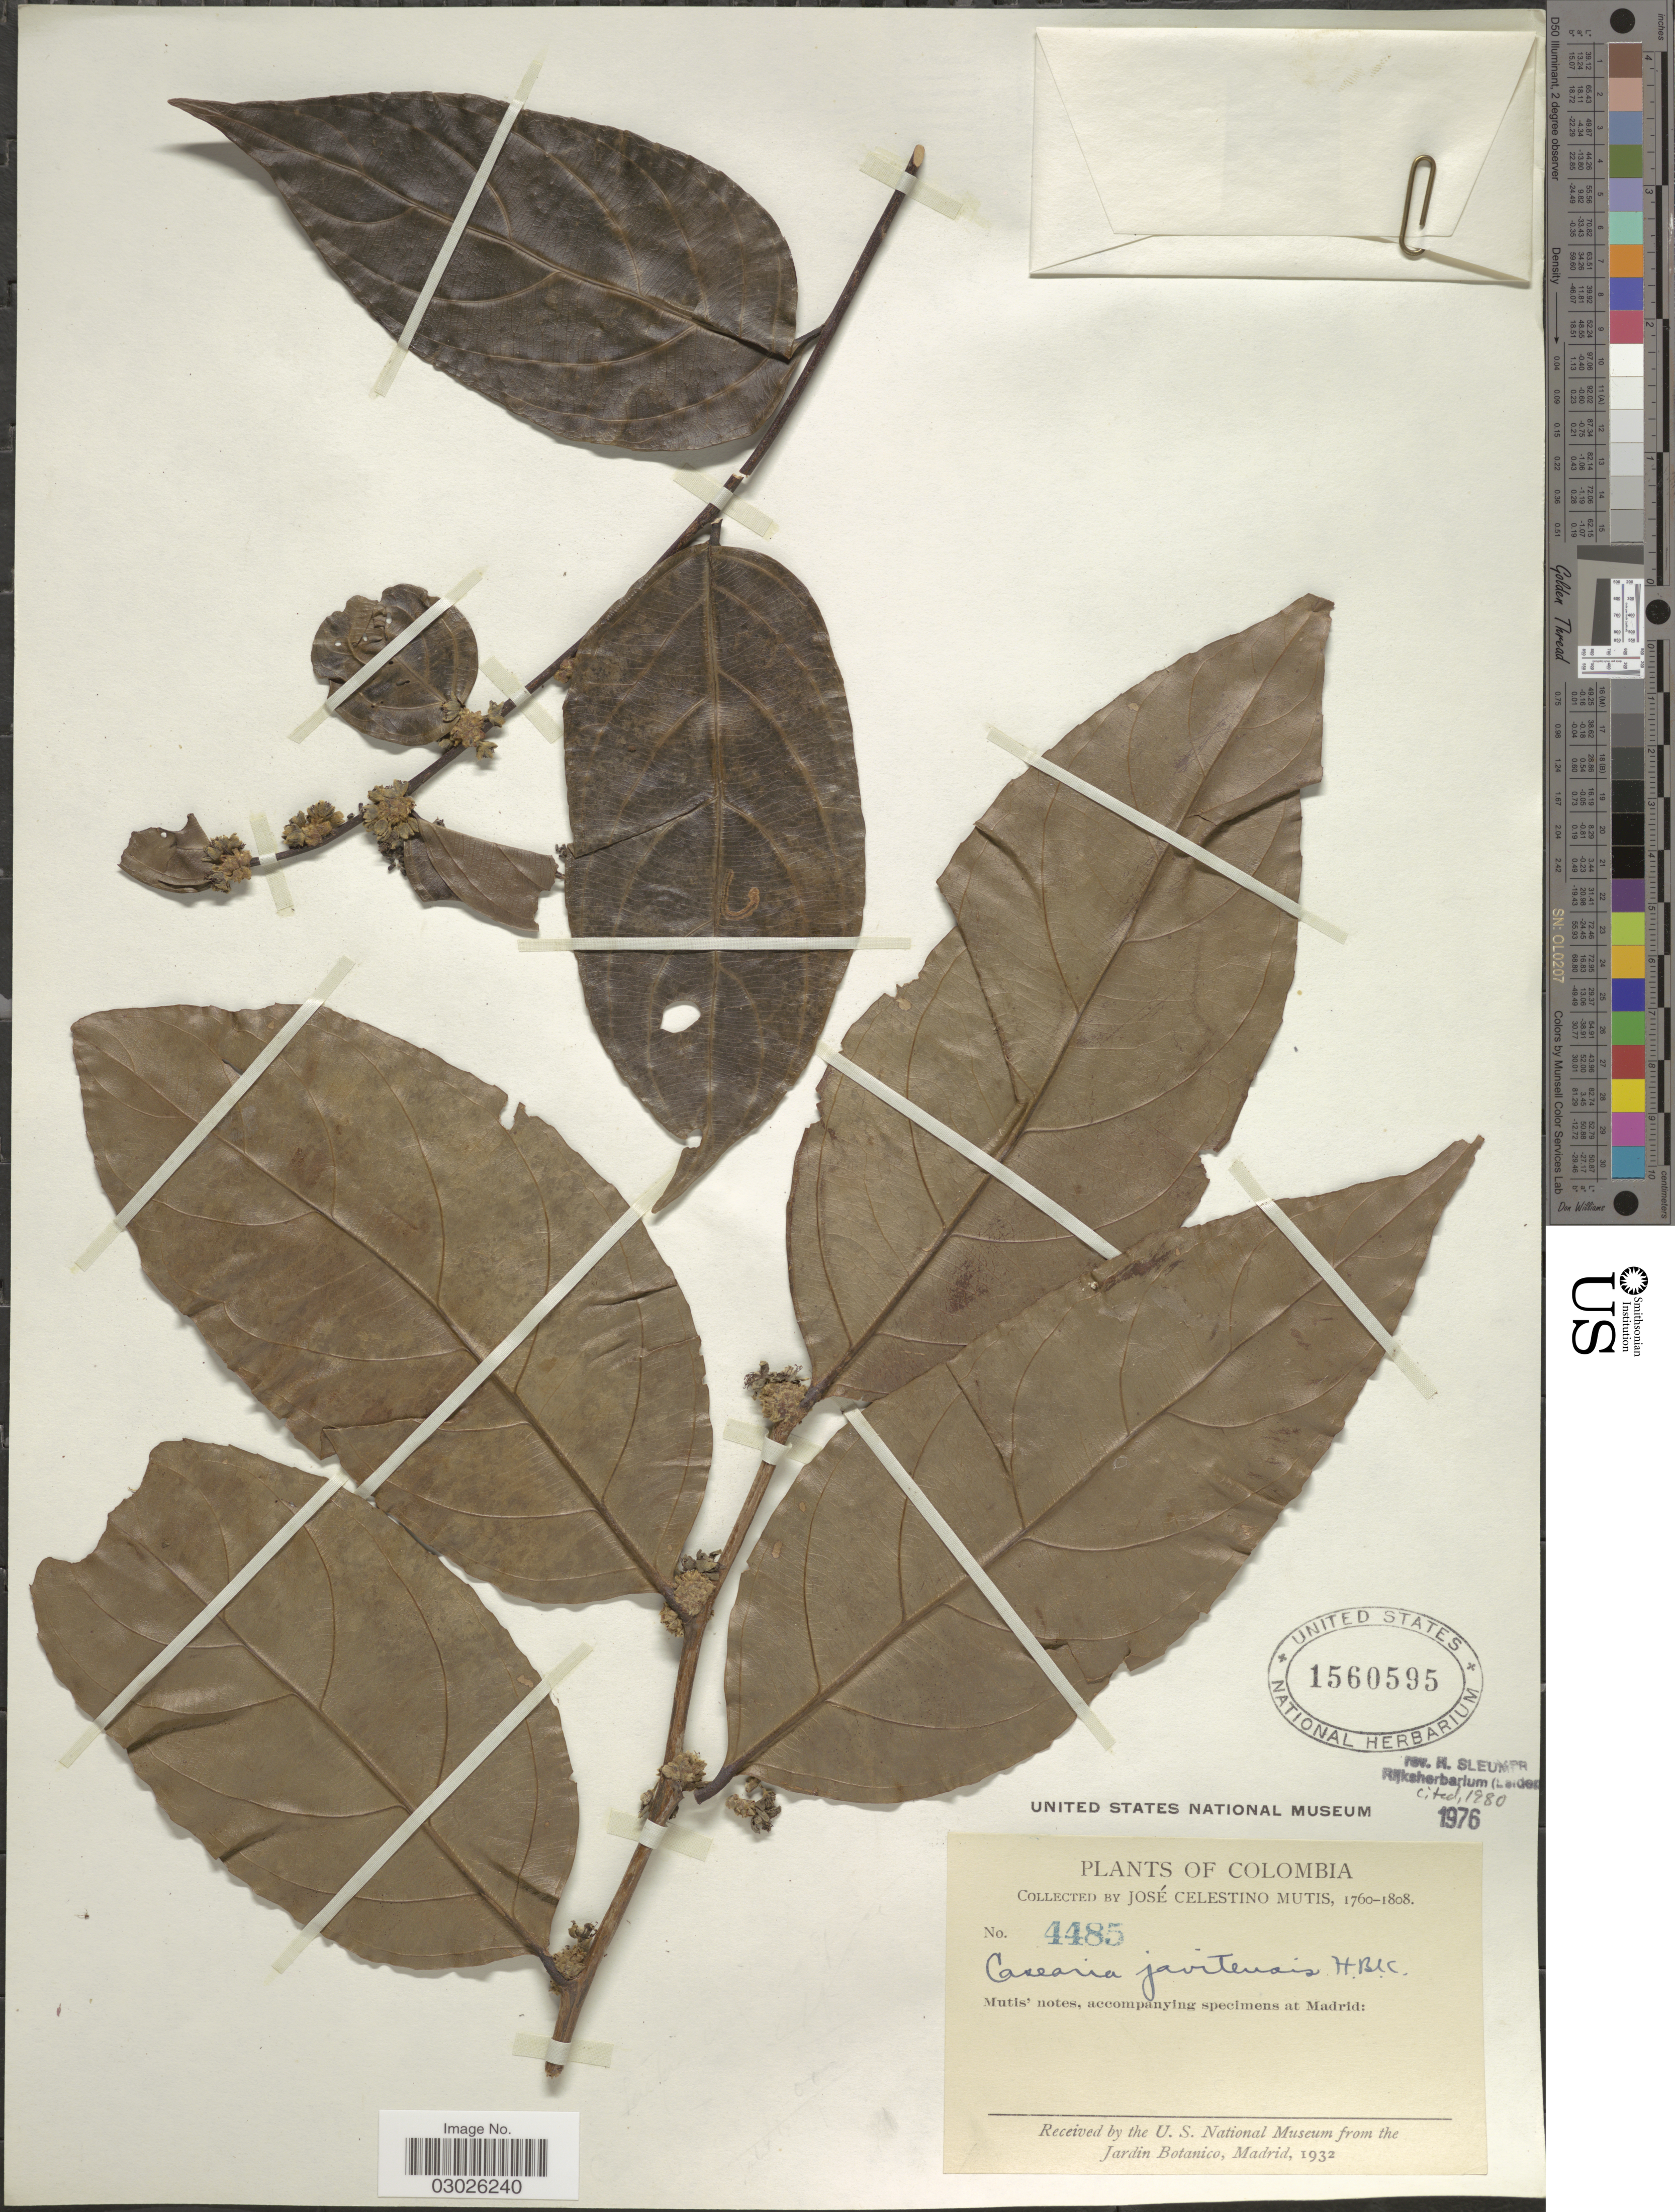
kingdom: Plantae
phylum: Tracheophyta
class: Magnoliopsida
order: Malpighiales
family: Salicaceae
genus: Piparea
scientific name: Piparea multiflora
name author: C.F. Gaertn.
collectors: J. C. B. Mutis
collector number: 4485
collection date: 1760/1808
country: Colombia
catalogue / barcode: US 1560595